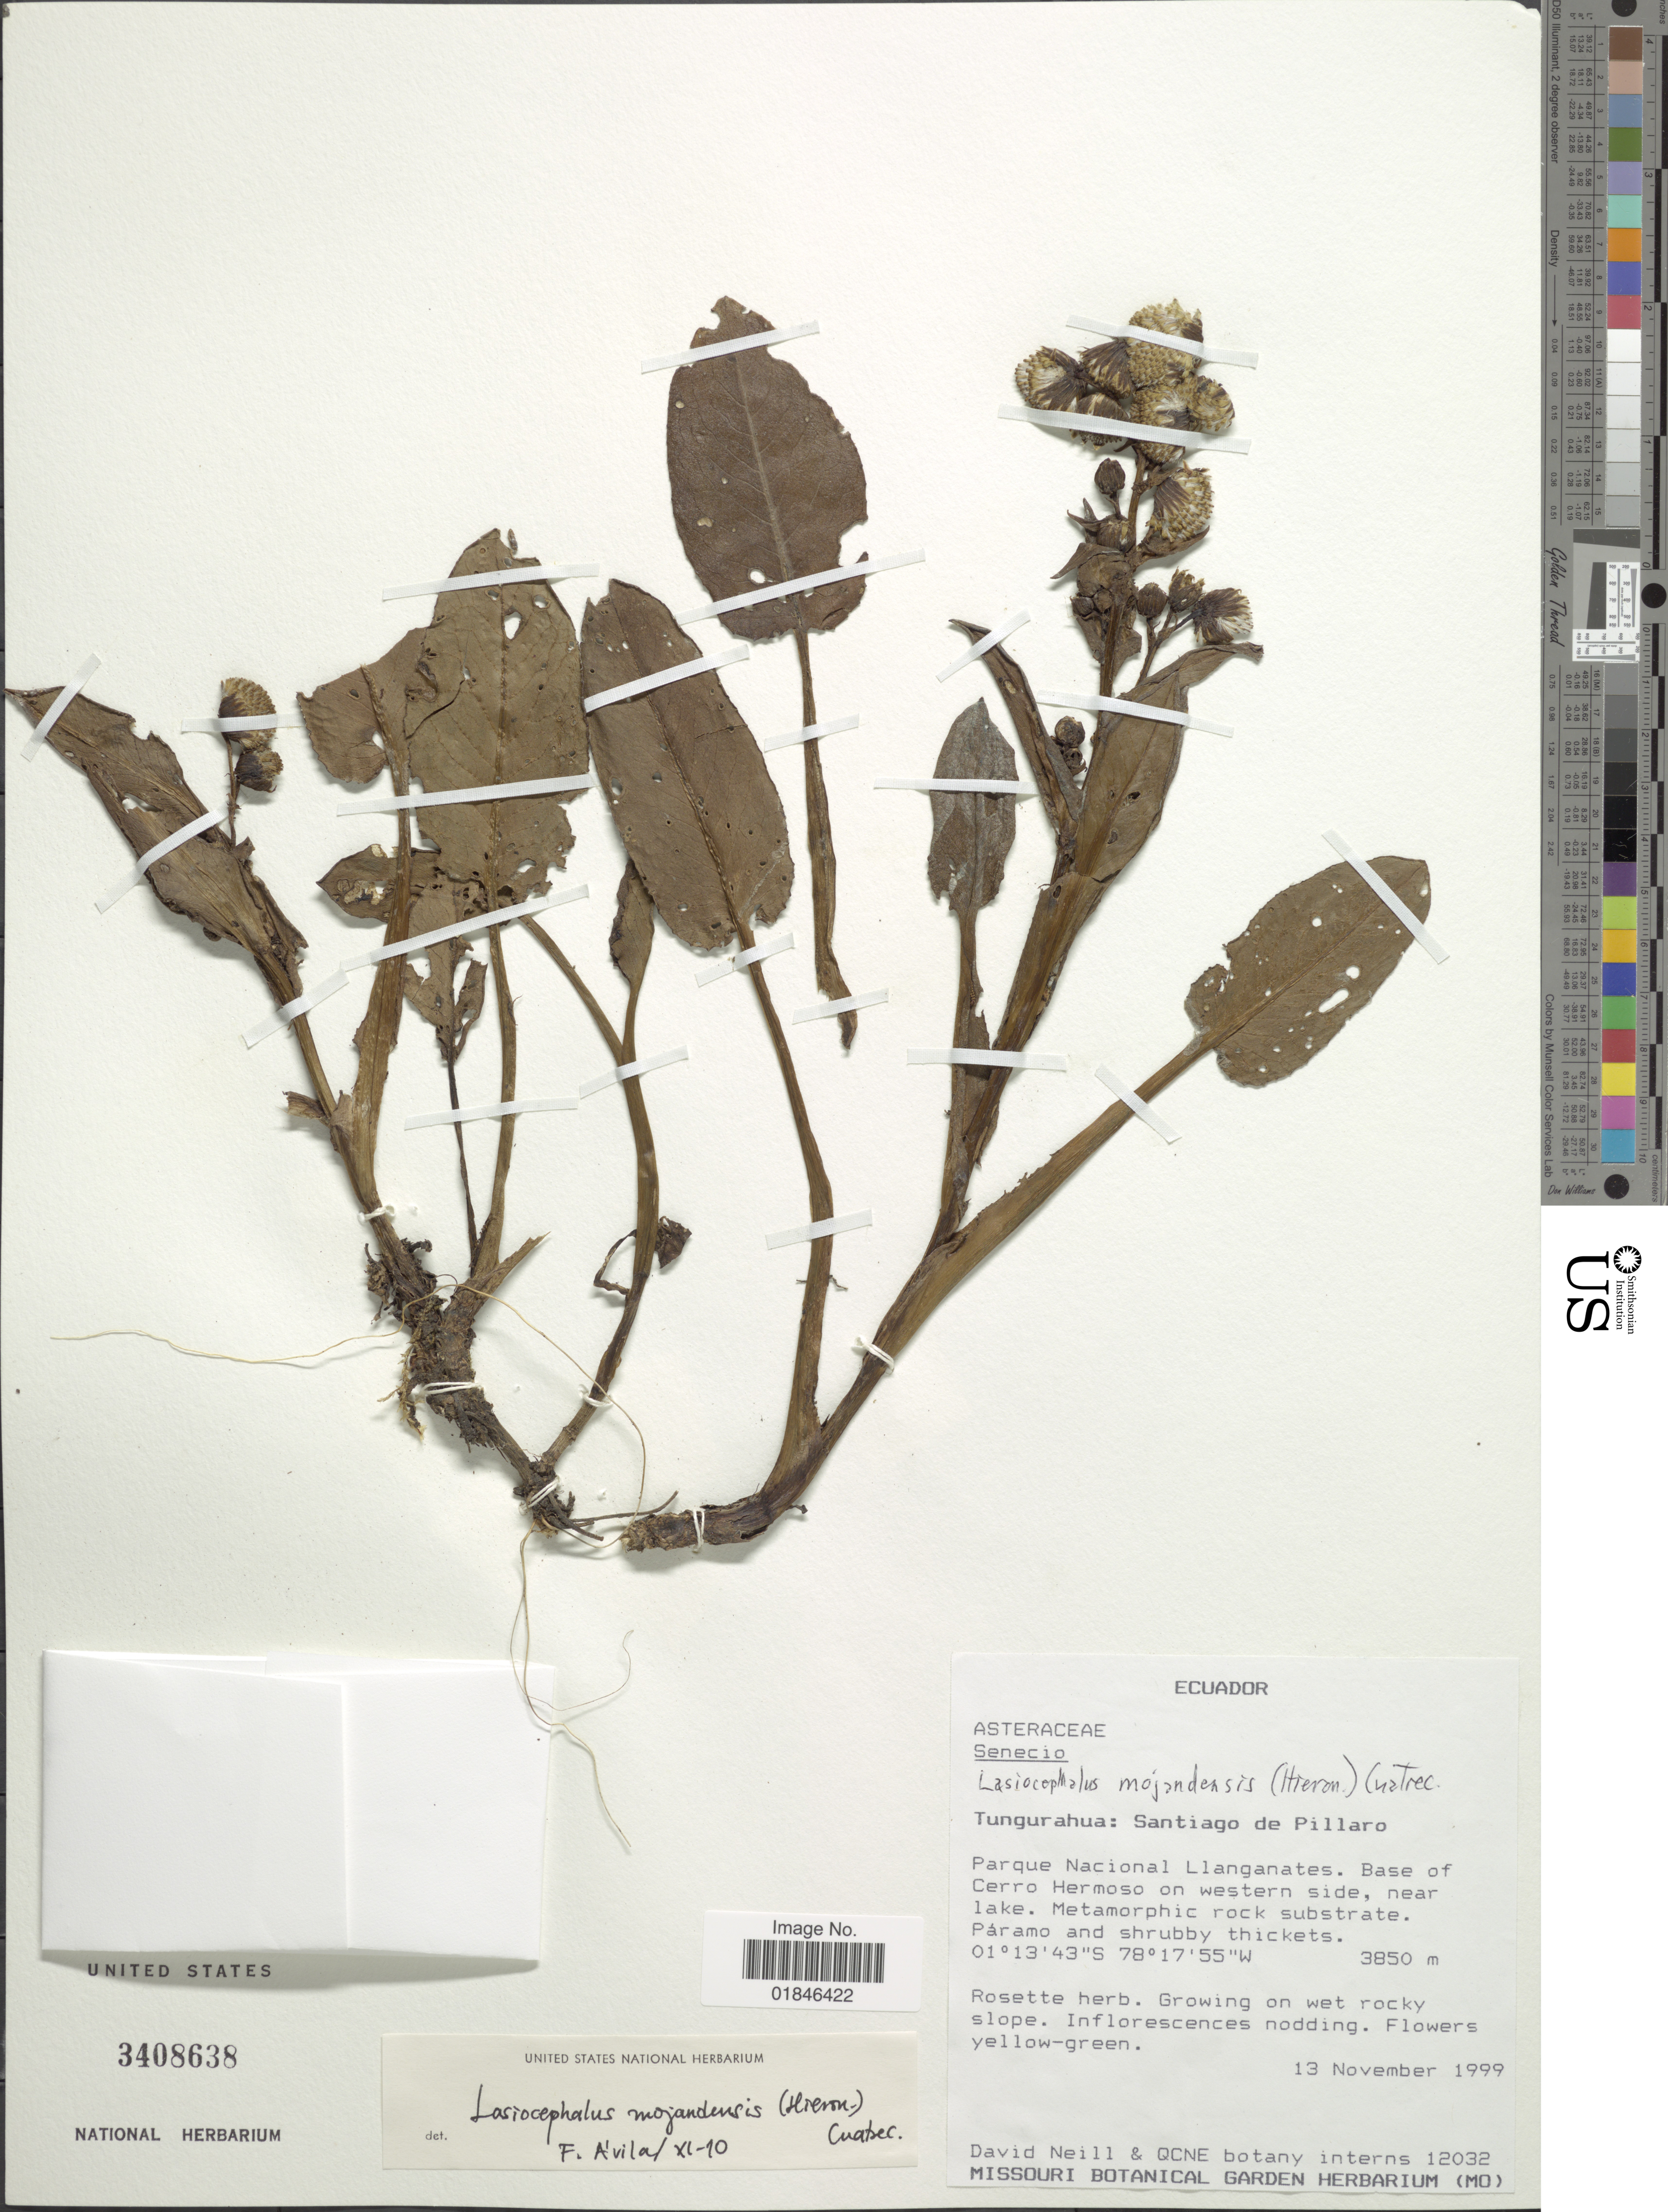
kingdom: Plantae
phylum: Tracheophyta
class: Magnoliopsida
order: Asterales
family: Asteraceae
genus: Senecio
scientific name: Senecio mojandensis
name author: Hieron.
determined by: Salomon, Luciana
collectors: D. Neill & QCNE botany interns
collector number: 12032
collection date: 1999-11-13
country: Ecuador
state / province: Tungurahua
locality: Tungurahua: Santiago de Pillaro. Parque Nacional Llanganate. Base of Cerro Hermoso on western side, near Lake.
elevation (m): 3850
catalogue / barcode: US 3408638